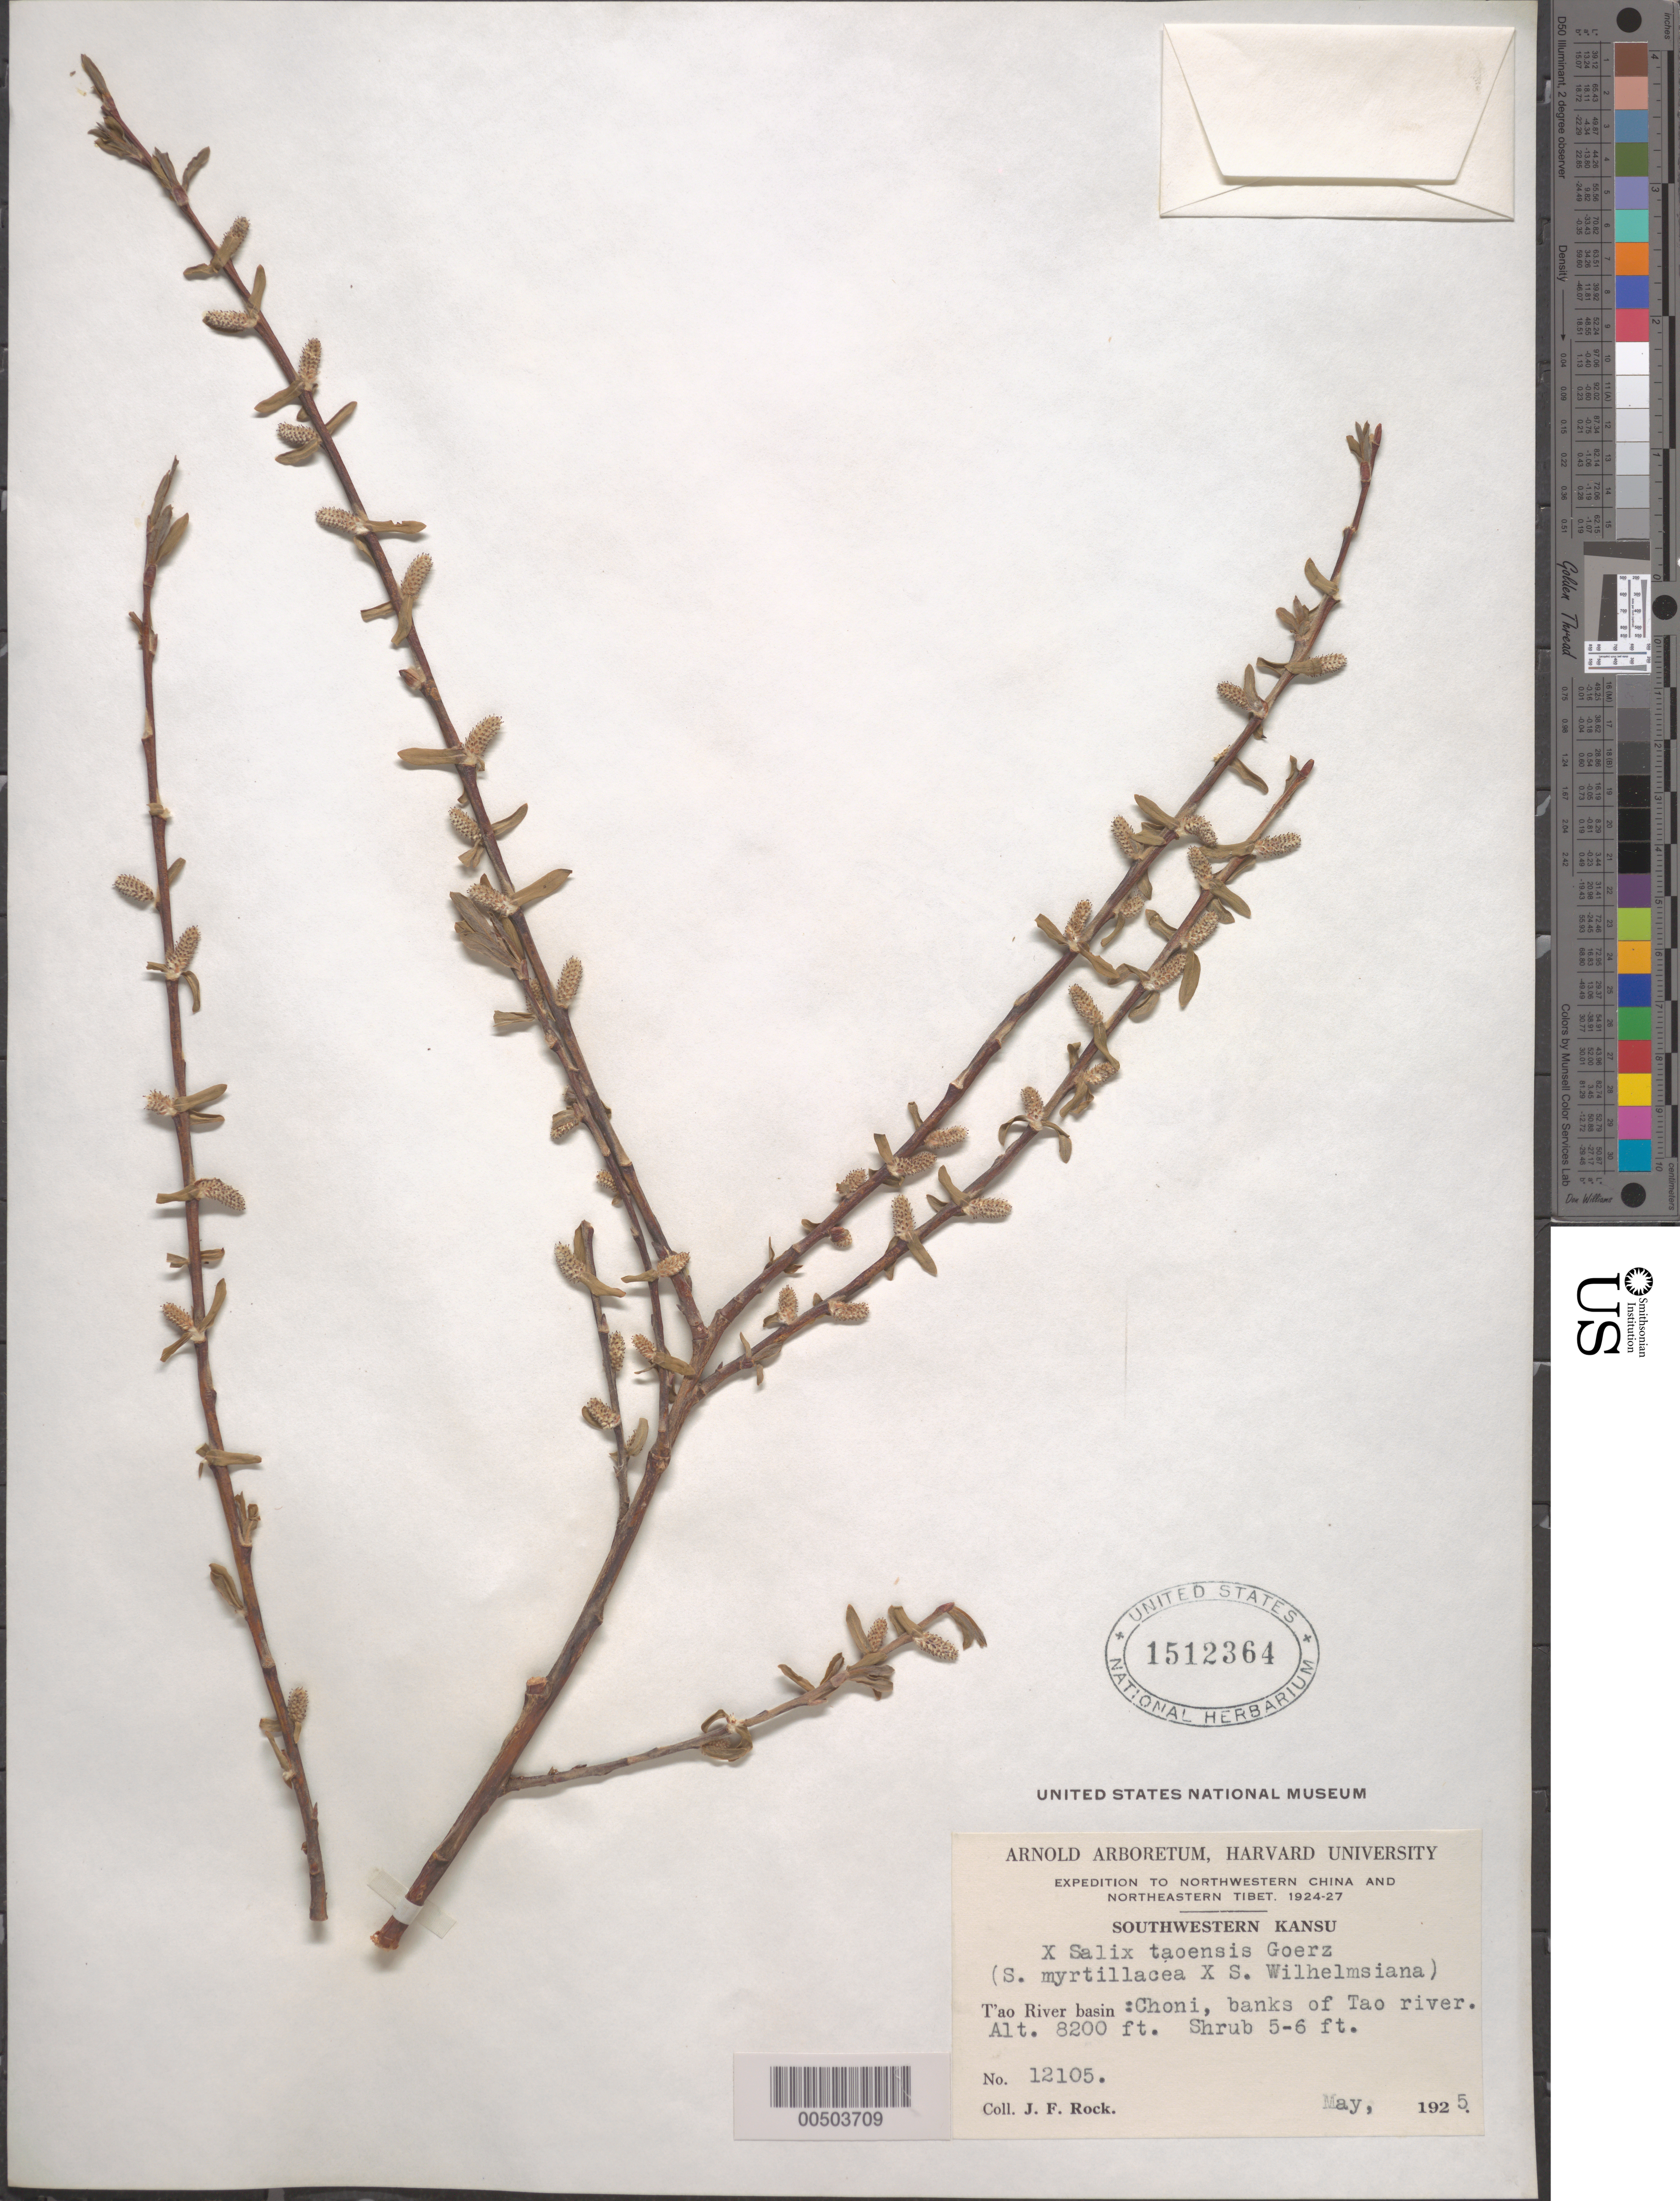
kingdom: Plantae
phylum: Tracheophyta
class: Magnoliopsida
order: Malpighiales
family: Salicaceae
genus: Salix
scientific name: Salix taoensis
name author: Goerz in Rehder & Kobuski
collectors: J. F. Rock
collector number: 12105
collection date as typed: May 1925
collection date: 1925-05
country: China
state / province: Gansu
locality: Tao River basin: Choni, banks of Tao river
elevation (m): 2499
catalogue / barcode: US 1512364